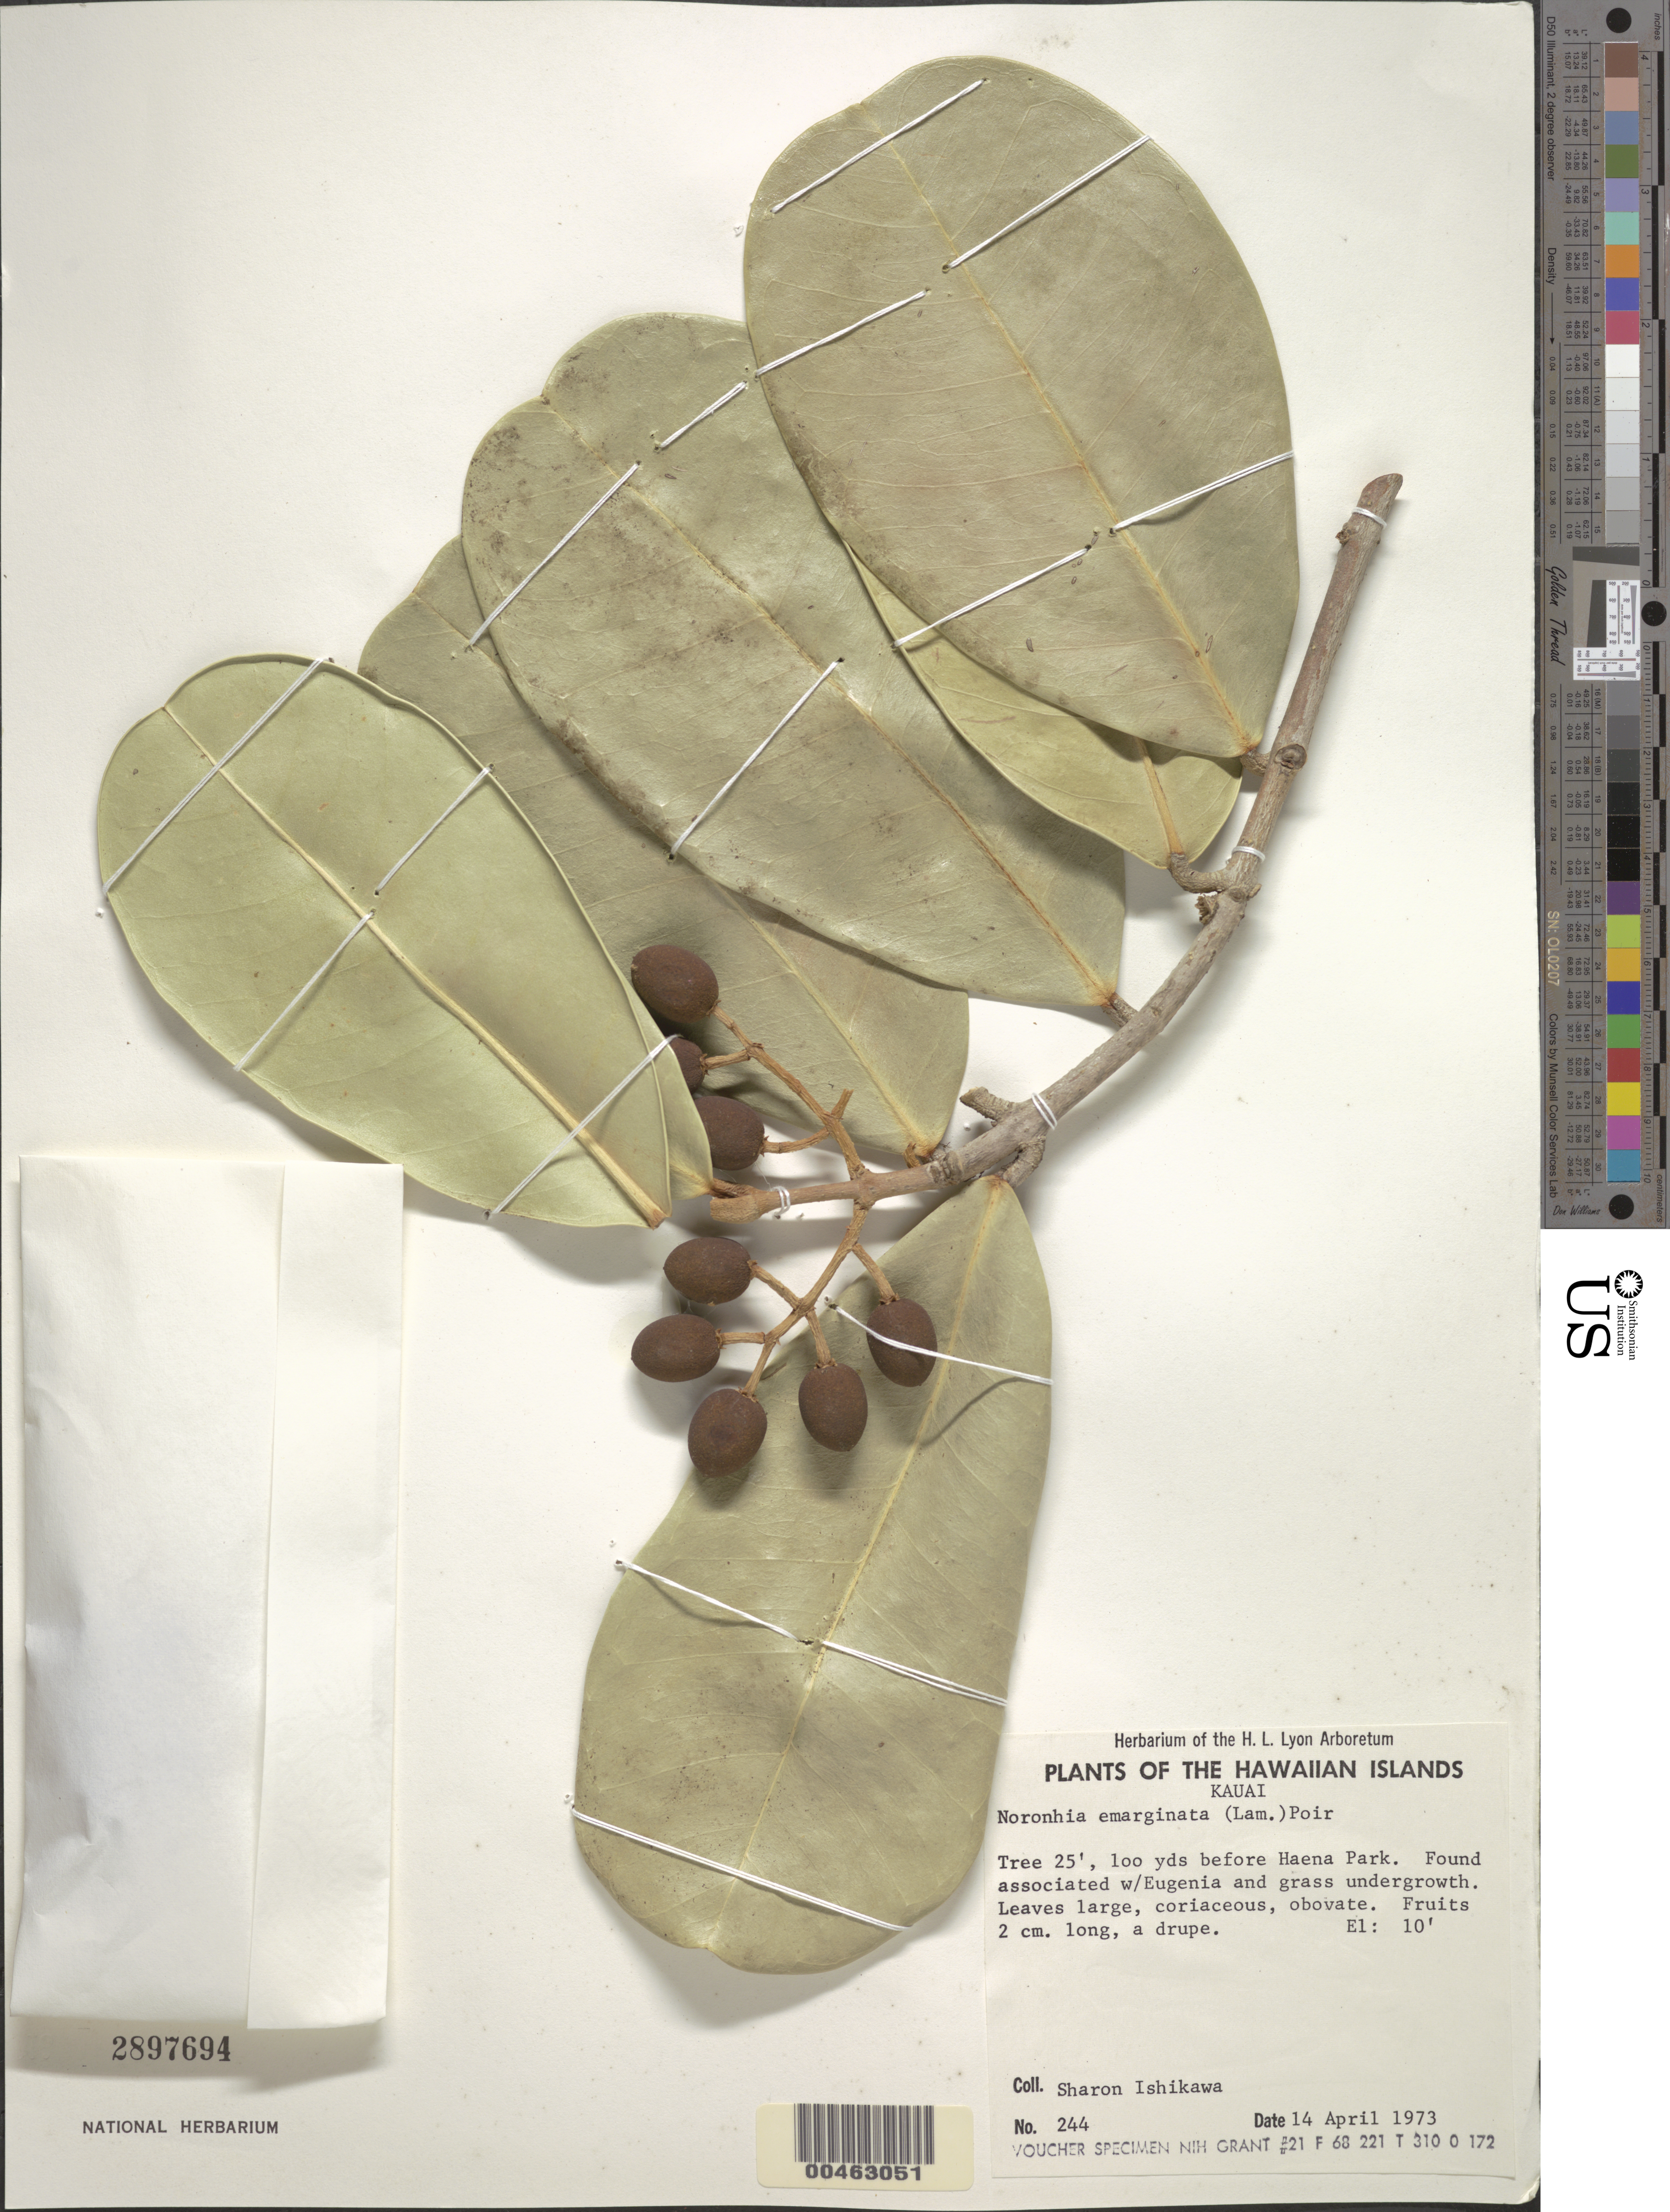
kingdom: Plantae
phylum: Tracheophyta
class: Magnoliopsida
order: Lamiales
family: Oleaceae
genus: Noronhia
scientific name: Noronhia emarginata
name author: (Lam.) Thouars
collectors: S. S. Ishikawa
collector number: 244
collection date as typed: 14 Apr 1973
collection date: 1973-04-14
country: United States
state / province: Hawaii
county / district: Kauai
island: Kaua'i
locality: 100 yds before Haena Park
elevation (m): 3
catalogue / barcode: US 2897694